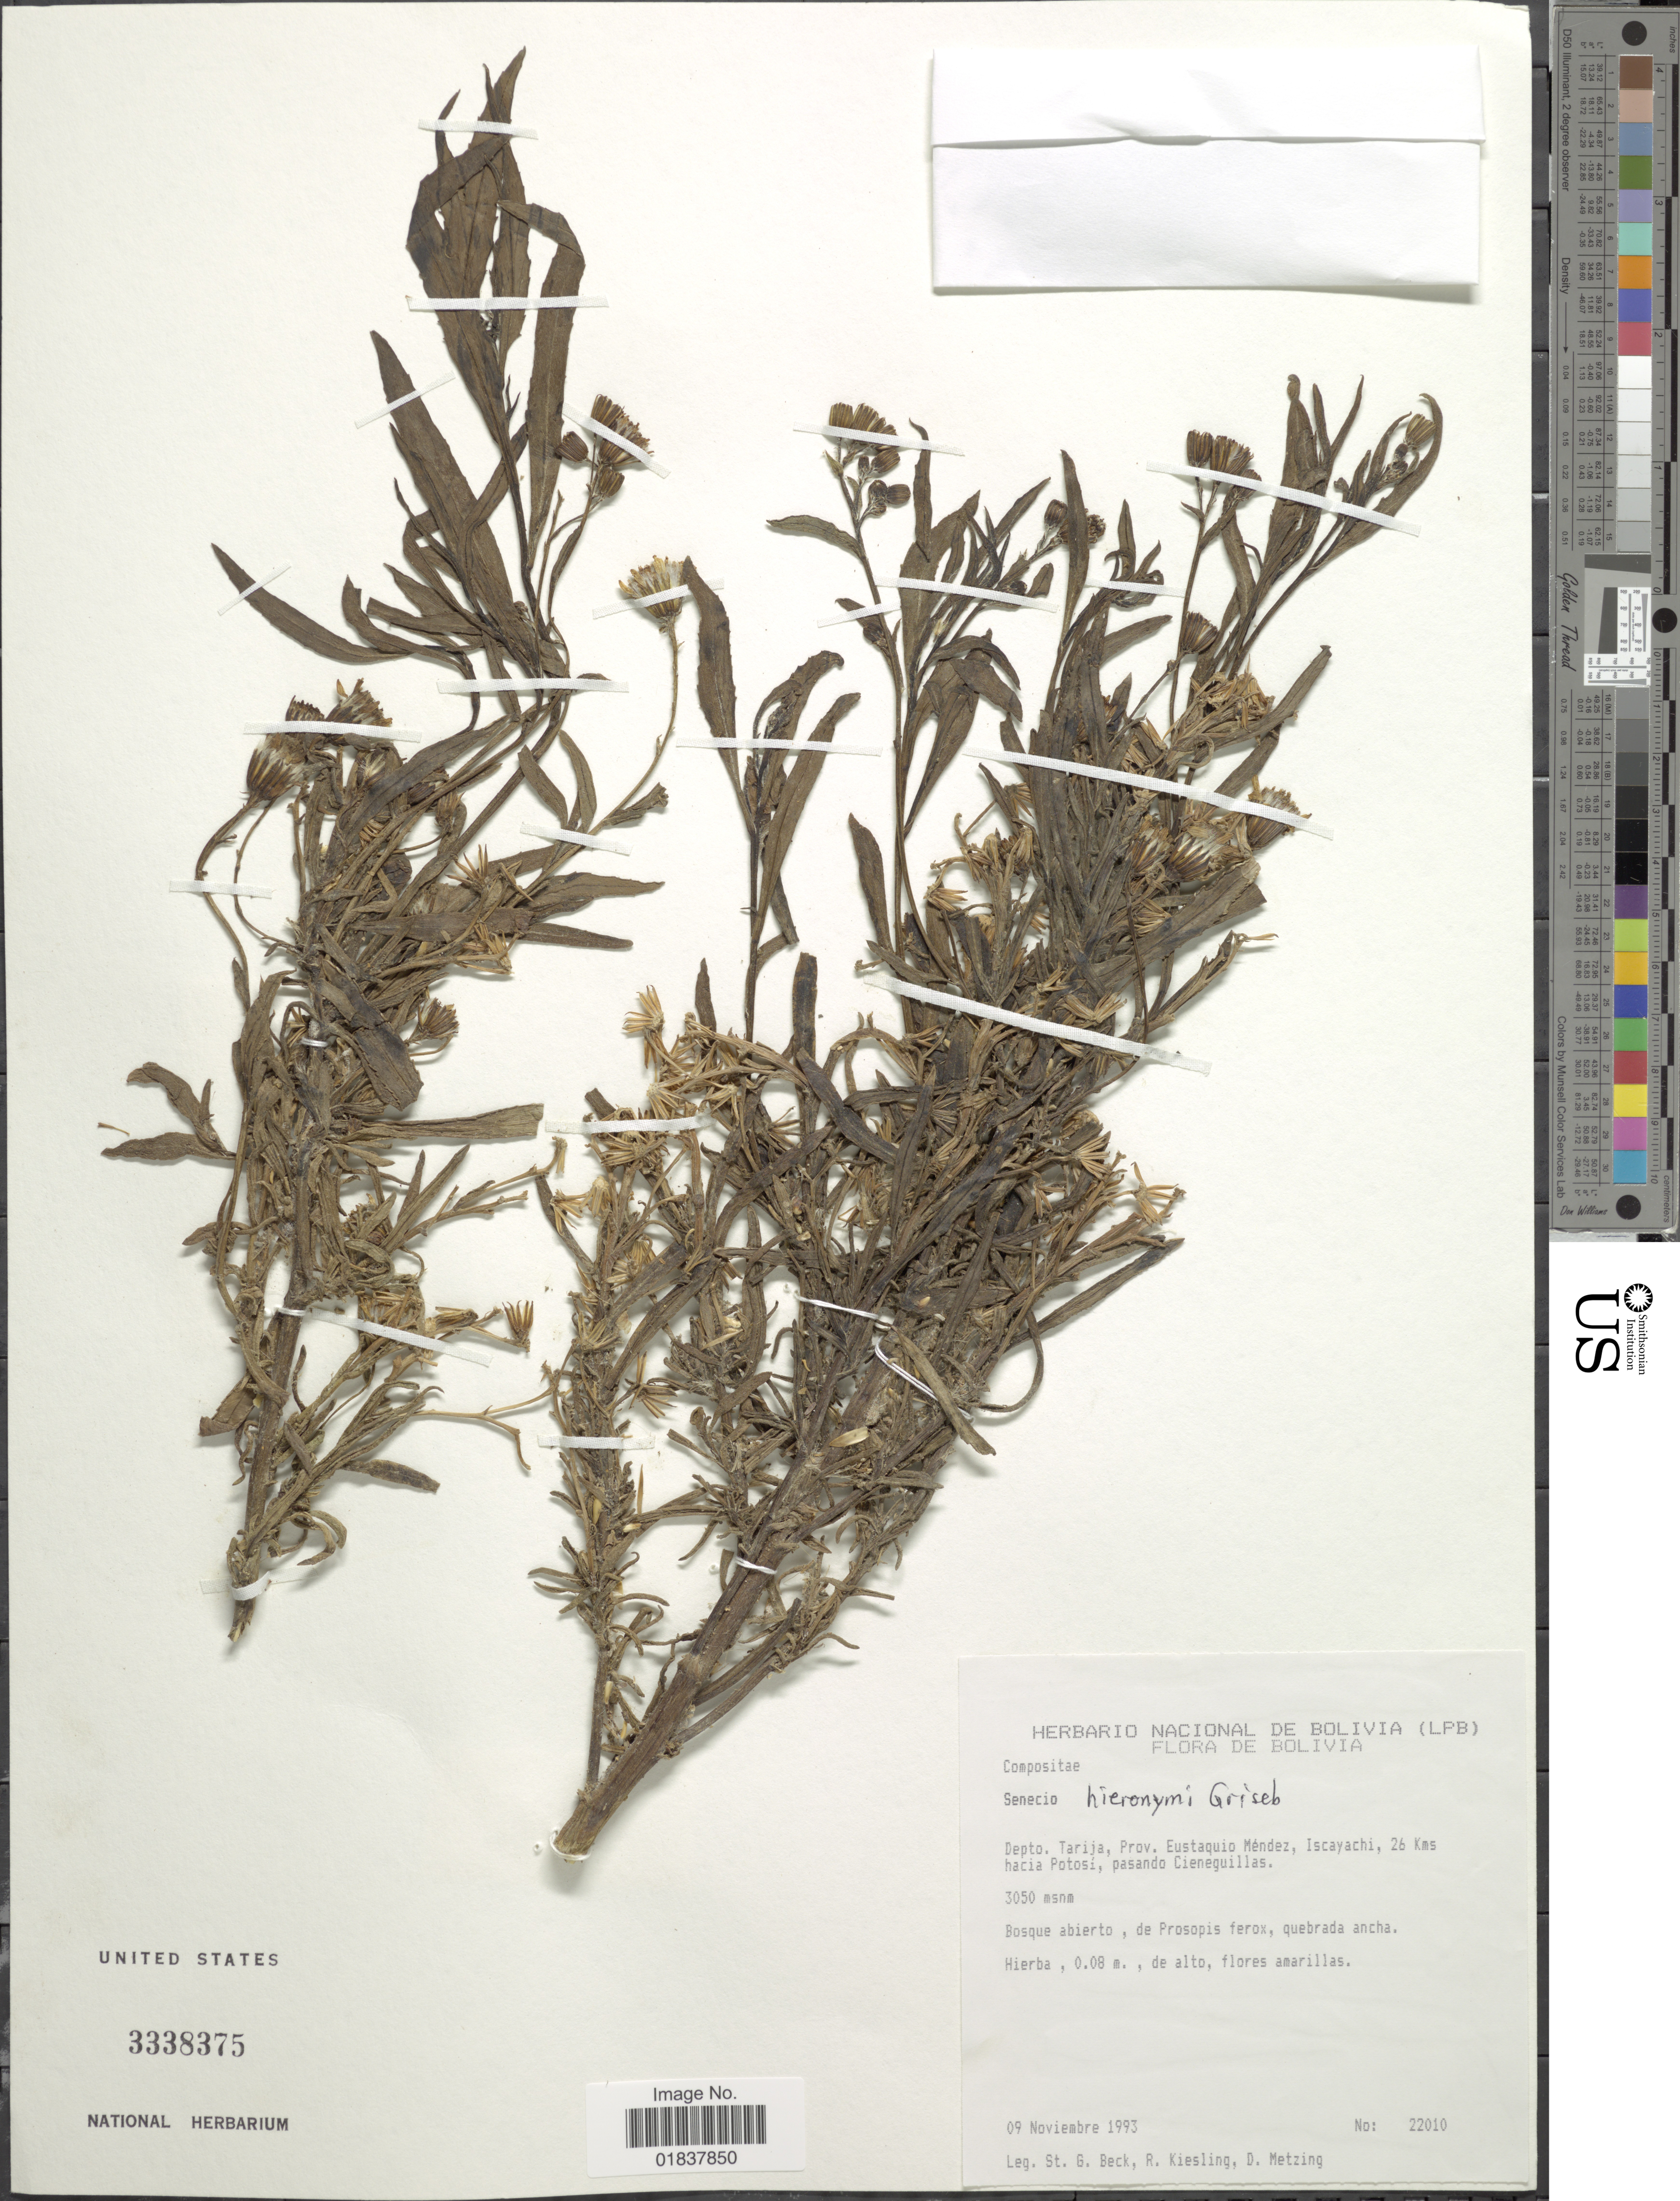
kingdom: Plantae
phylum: Tracheophyta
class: Magnoliopsida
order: Asterales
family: Asteraceae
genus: Senecio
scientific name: Senecio hieronymi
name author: Griseb.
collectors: S. G. Beck, R. Kiesling & D. Metzing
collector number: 22010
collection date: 1993-11-09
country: Bolivia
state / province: Tarija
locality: Prov. Eustaquio Mendez, Iscayachi, 26 kms hacia Potosi, pasando Cieneguillas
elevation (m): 3050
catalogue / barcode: US 3338375